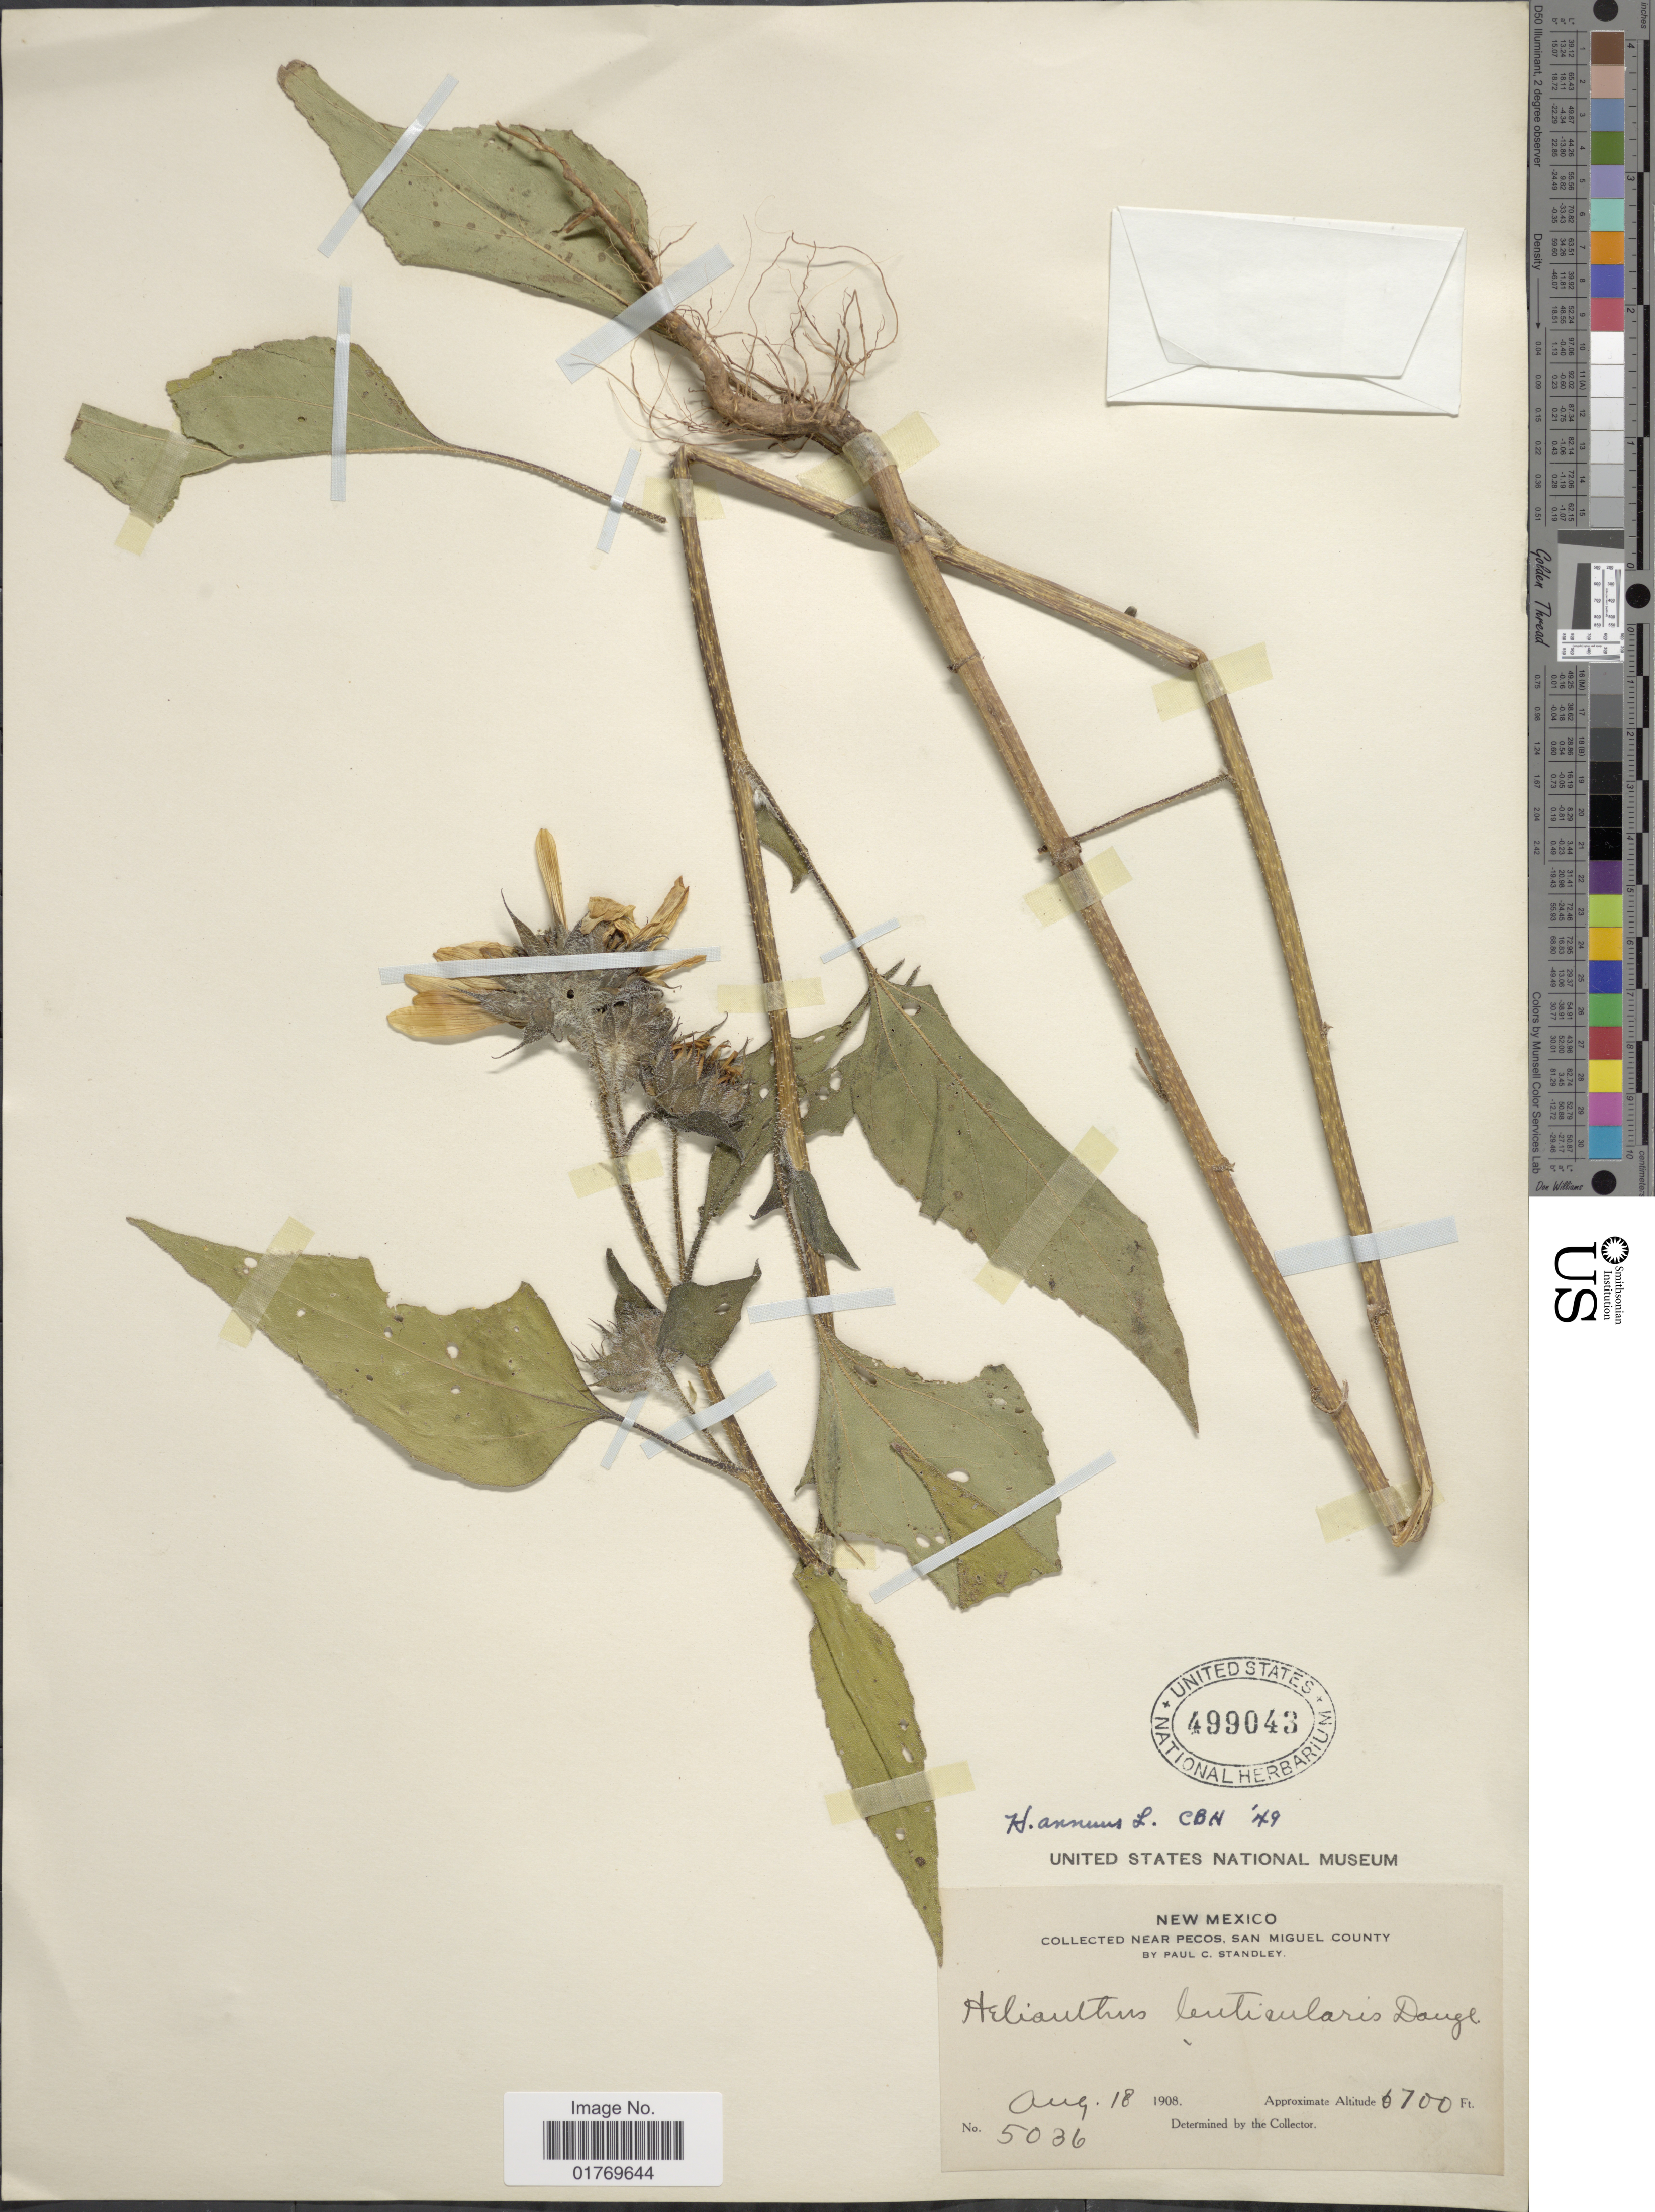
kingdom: Plantae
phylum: Tracheophyta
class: Magnoliopsida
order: Asterales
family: Asteraceae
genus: Helianthus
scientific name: Helianthus annuus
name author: L.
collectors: P. C. Standley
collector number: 5036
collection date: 1908-08-18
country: United States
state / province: New Mexico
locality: Near Pecos, San Miguel County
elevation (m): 2042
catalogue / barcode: US 499043